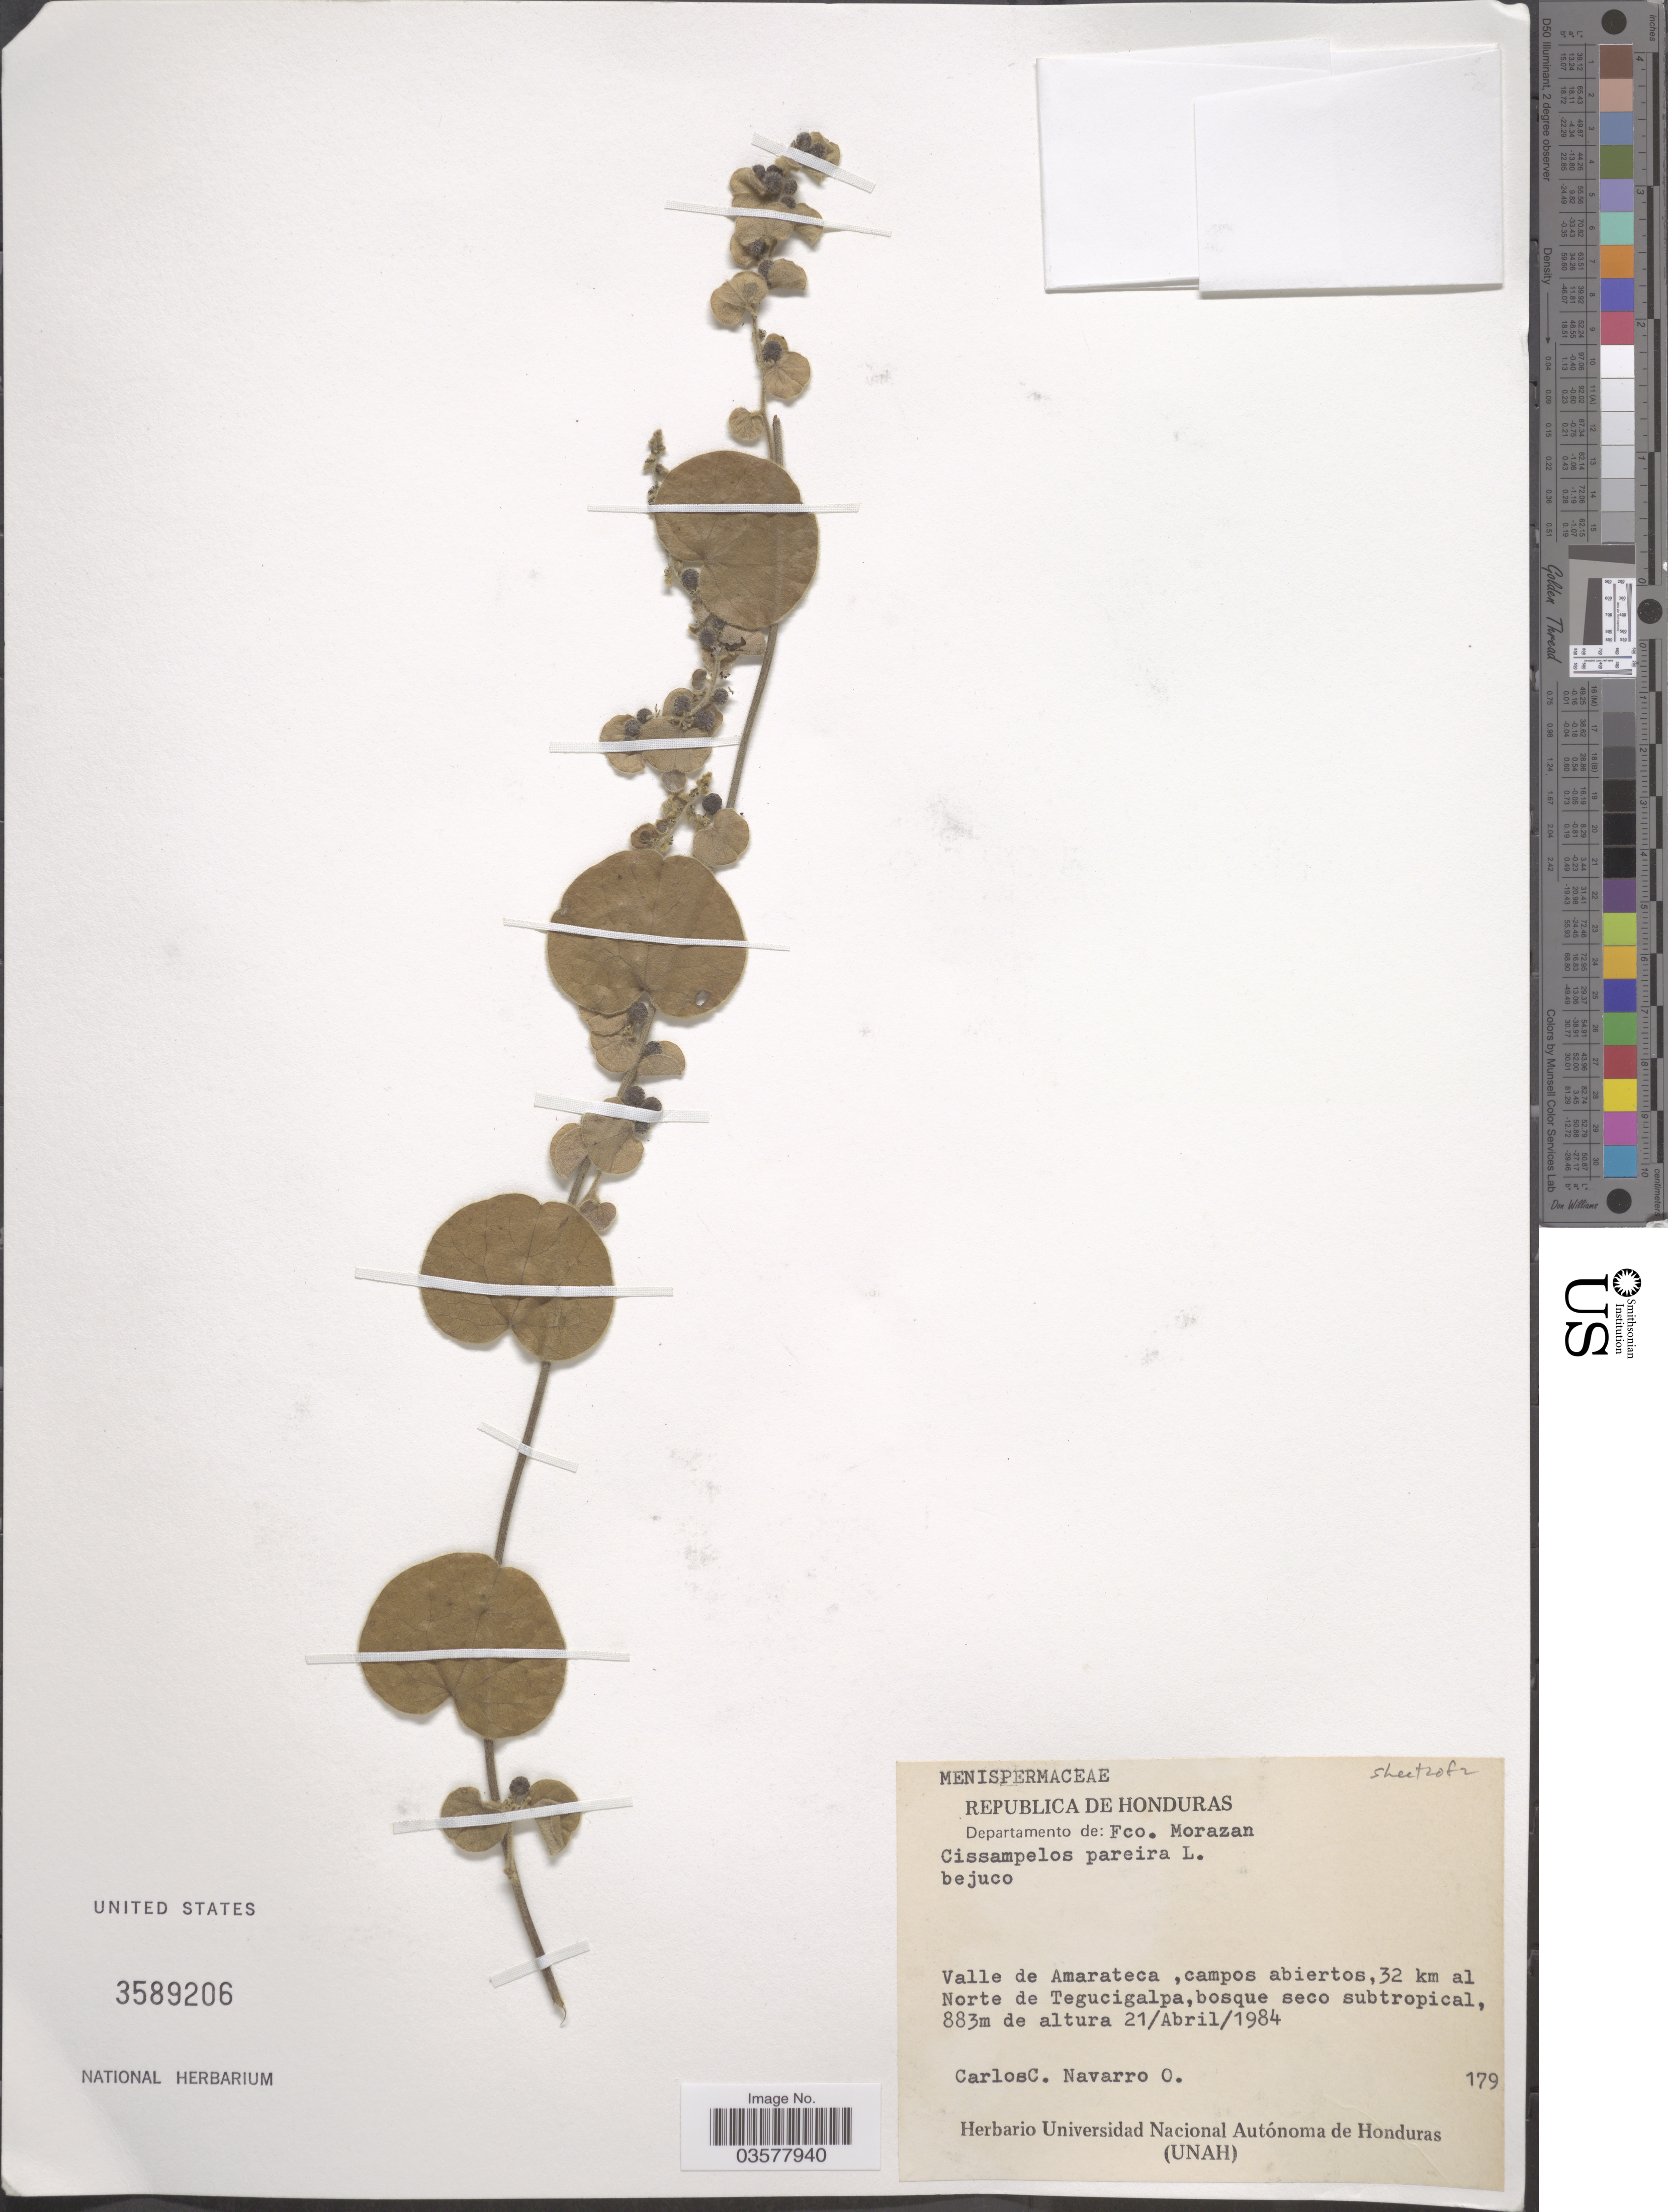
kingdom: Plantae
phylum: Tracheophyta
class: Magnoliopsida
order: Ranunculales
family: Menispermaceae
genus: Cissampelos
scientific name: Cissampelos pareira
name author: L.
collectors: C. Carlos & O. Navarro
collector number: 179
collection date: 1984-04-21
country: Honduras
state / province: Fco. Morazán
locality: Departamento de: Fco. Morazan. Valle de Amarateca, campos abiertos, 32 km al Norte de Tegucigalpa,bosque seco subtropical.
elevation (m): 883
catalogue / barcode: US 3589206